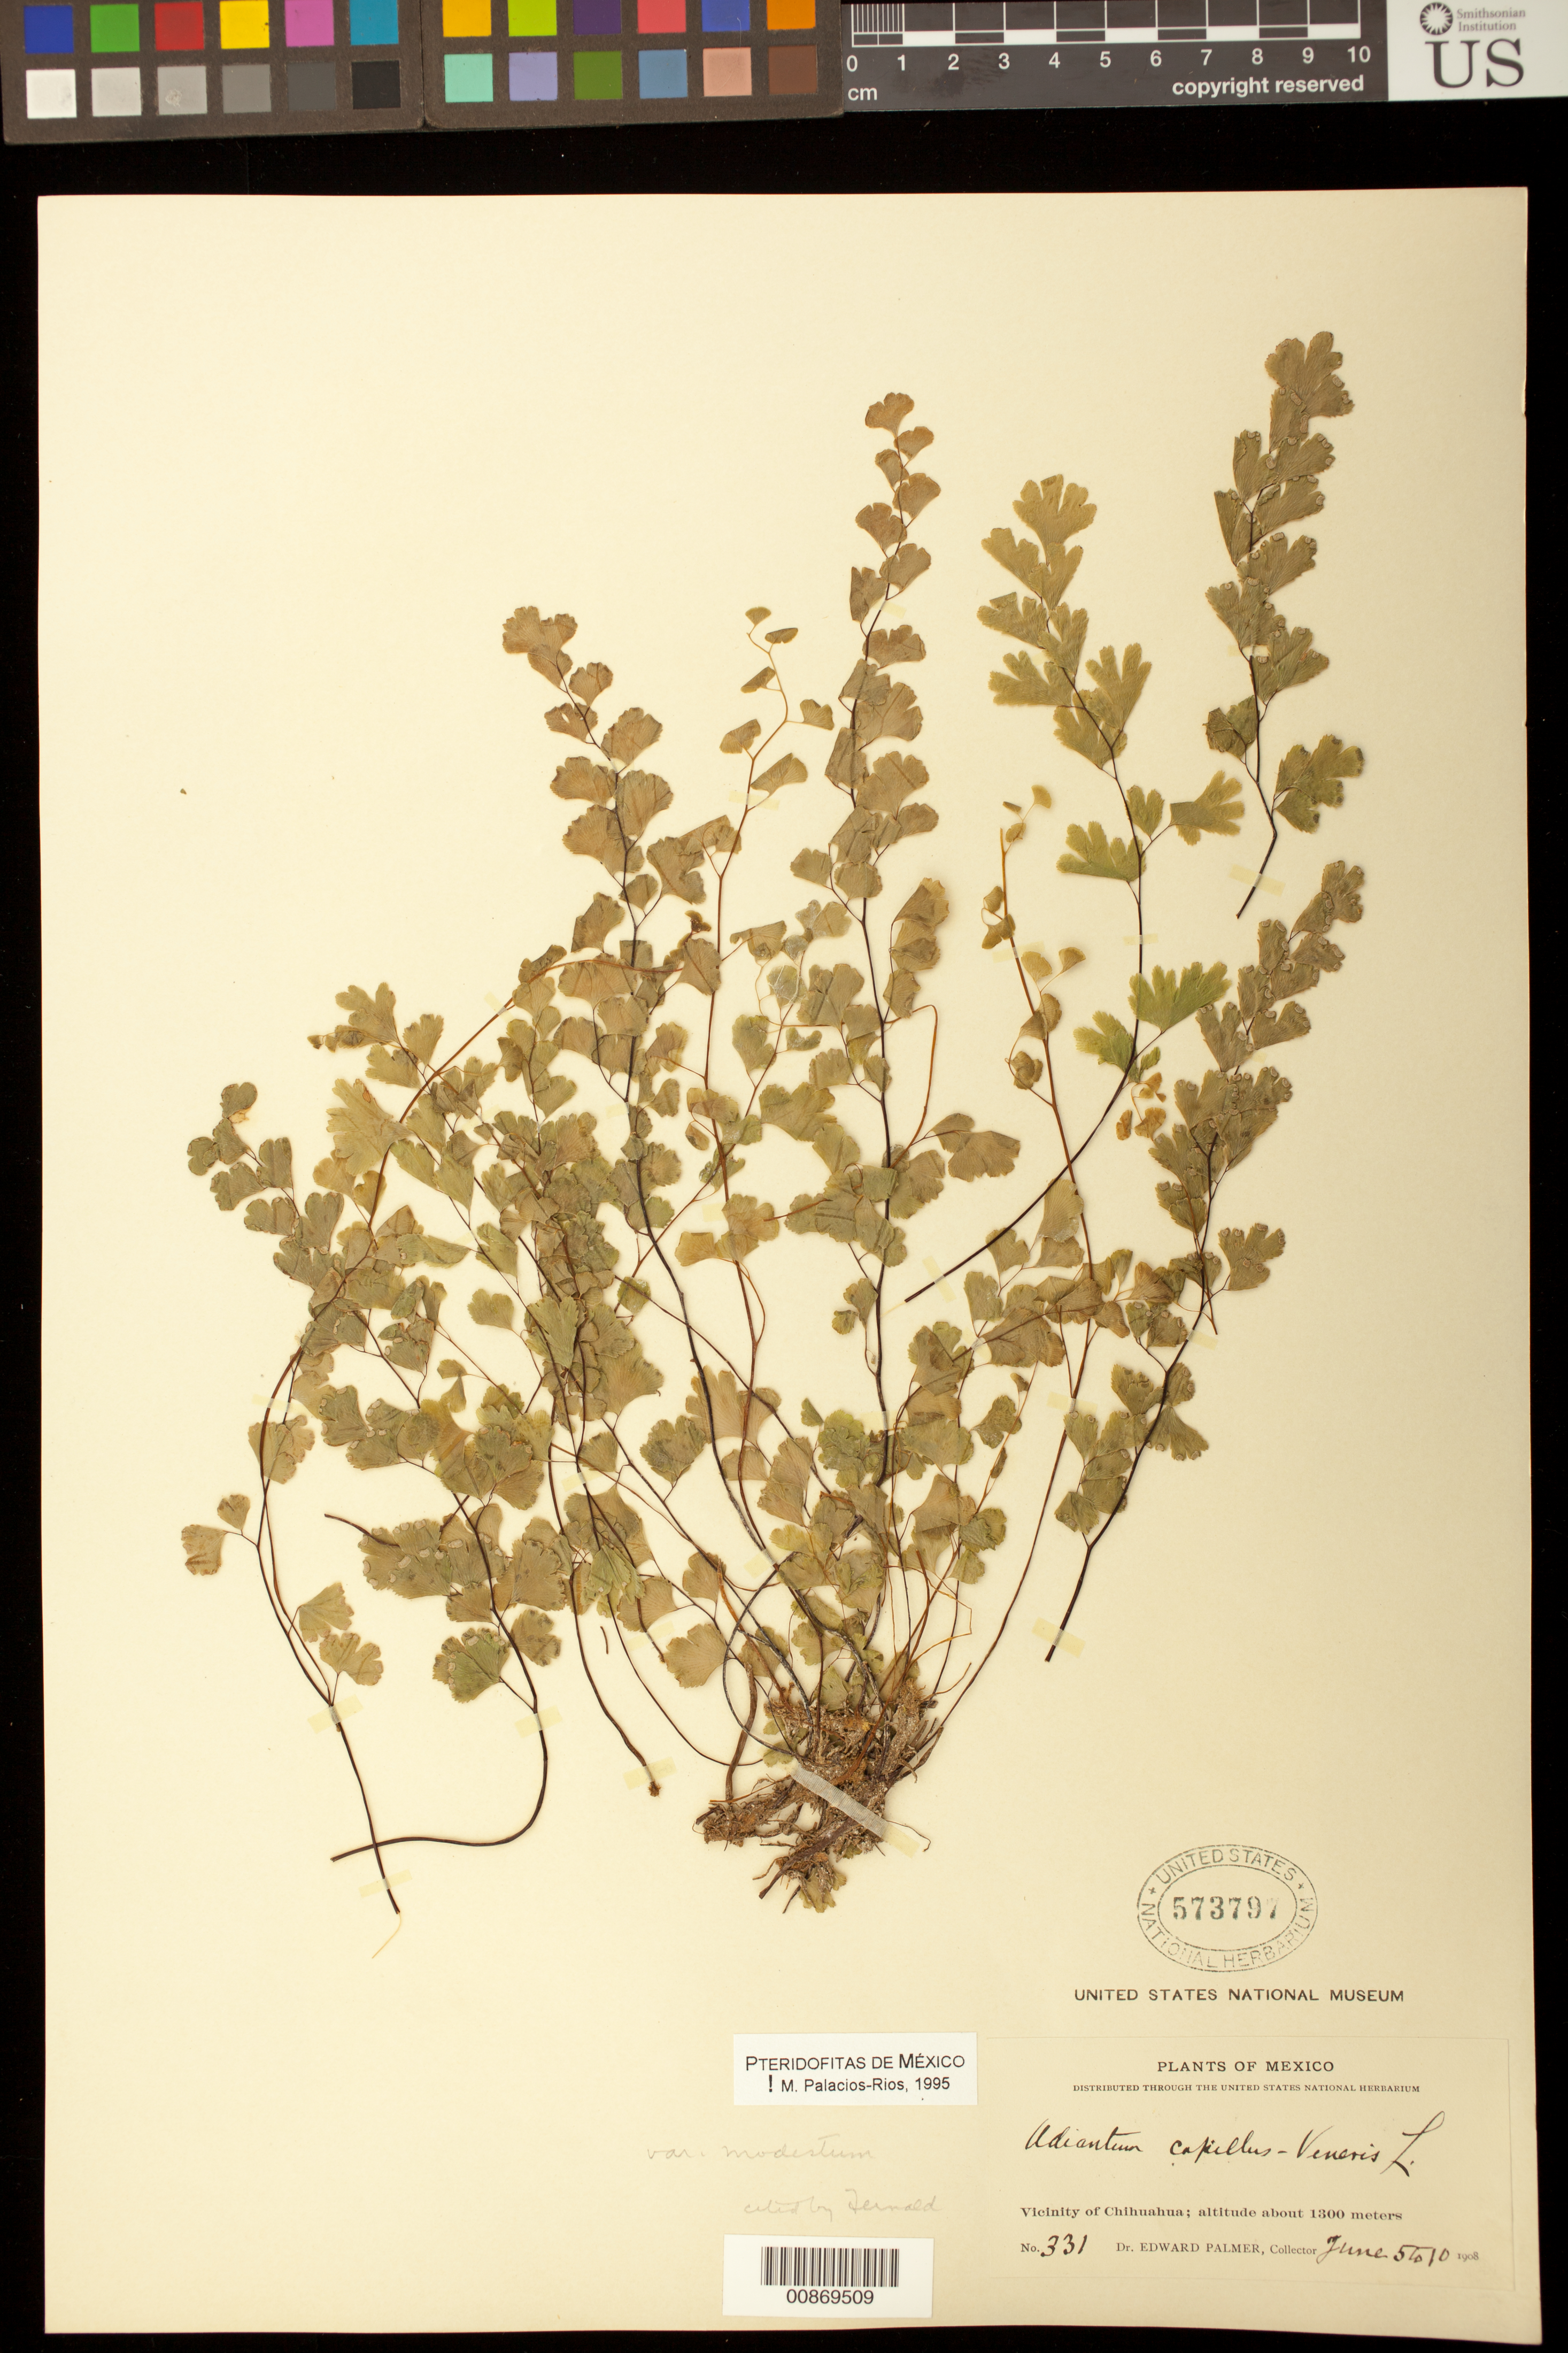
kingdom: Plantae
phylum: Tracheophyta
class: Polypodiopsida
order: Polypodiales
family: Pteridaceae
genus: Adiantum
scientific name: Adiantum capillus-veneris var. modestum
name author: (Underw.) Fernald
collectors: E. Palmer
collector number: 331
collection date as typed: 05 Jun 1908 to 10 Jun 1908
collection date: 1908-06-05/1908-06-10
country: Mexico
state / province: Chihuahua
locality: Vicinity of Chihuahua.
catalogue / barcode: US 573797